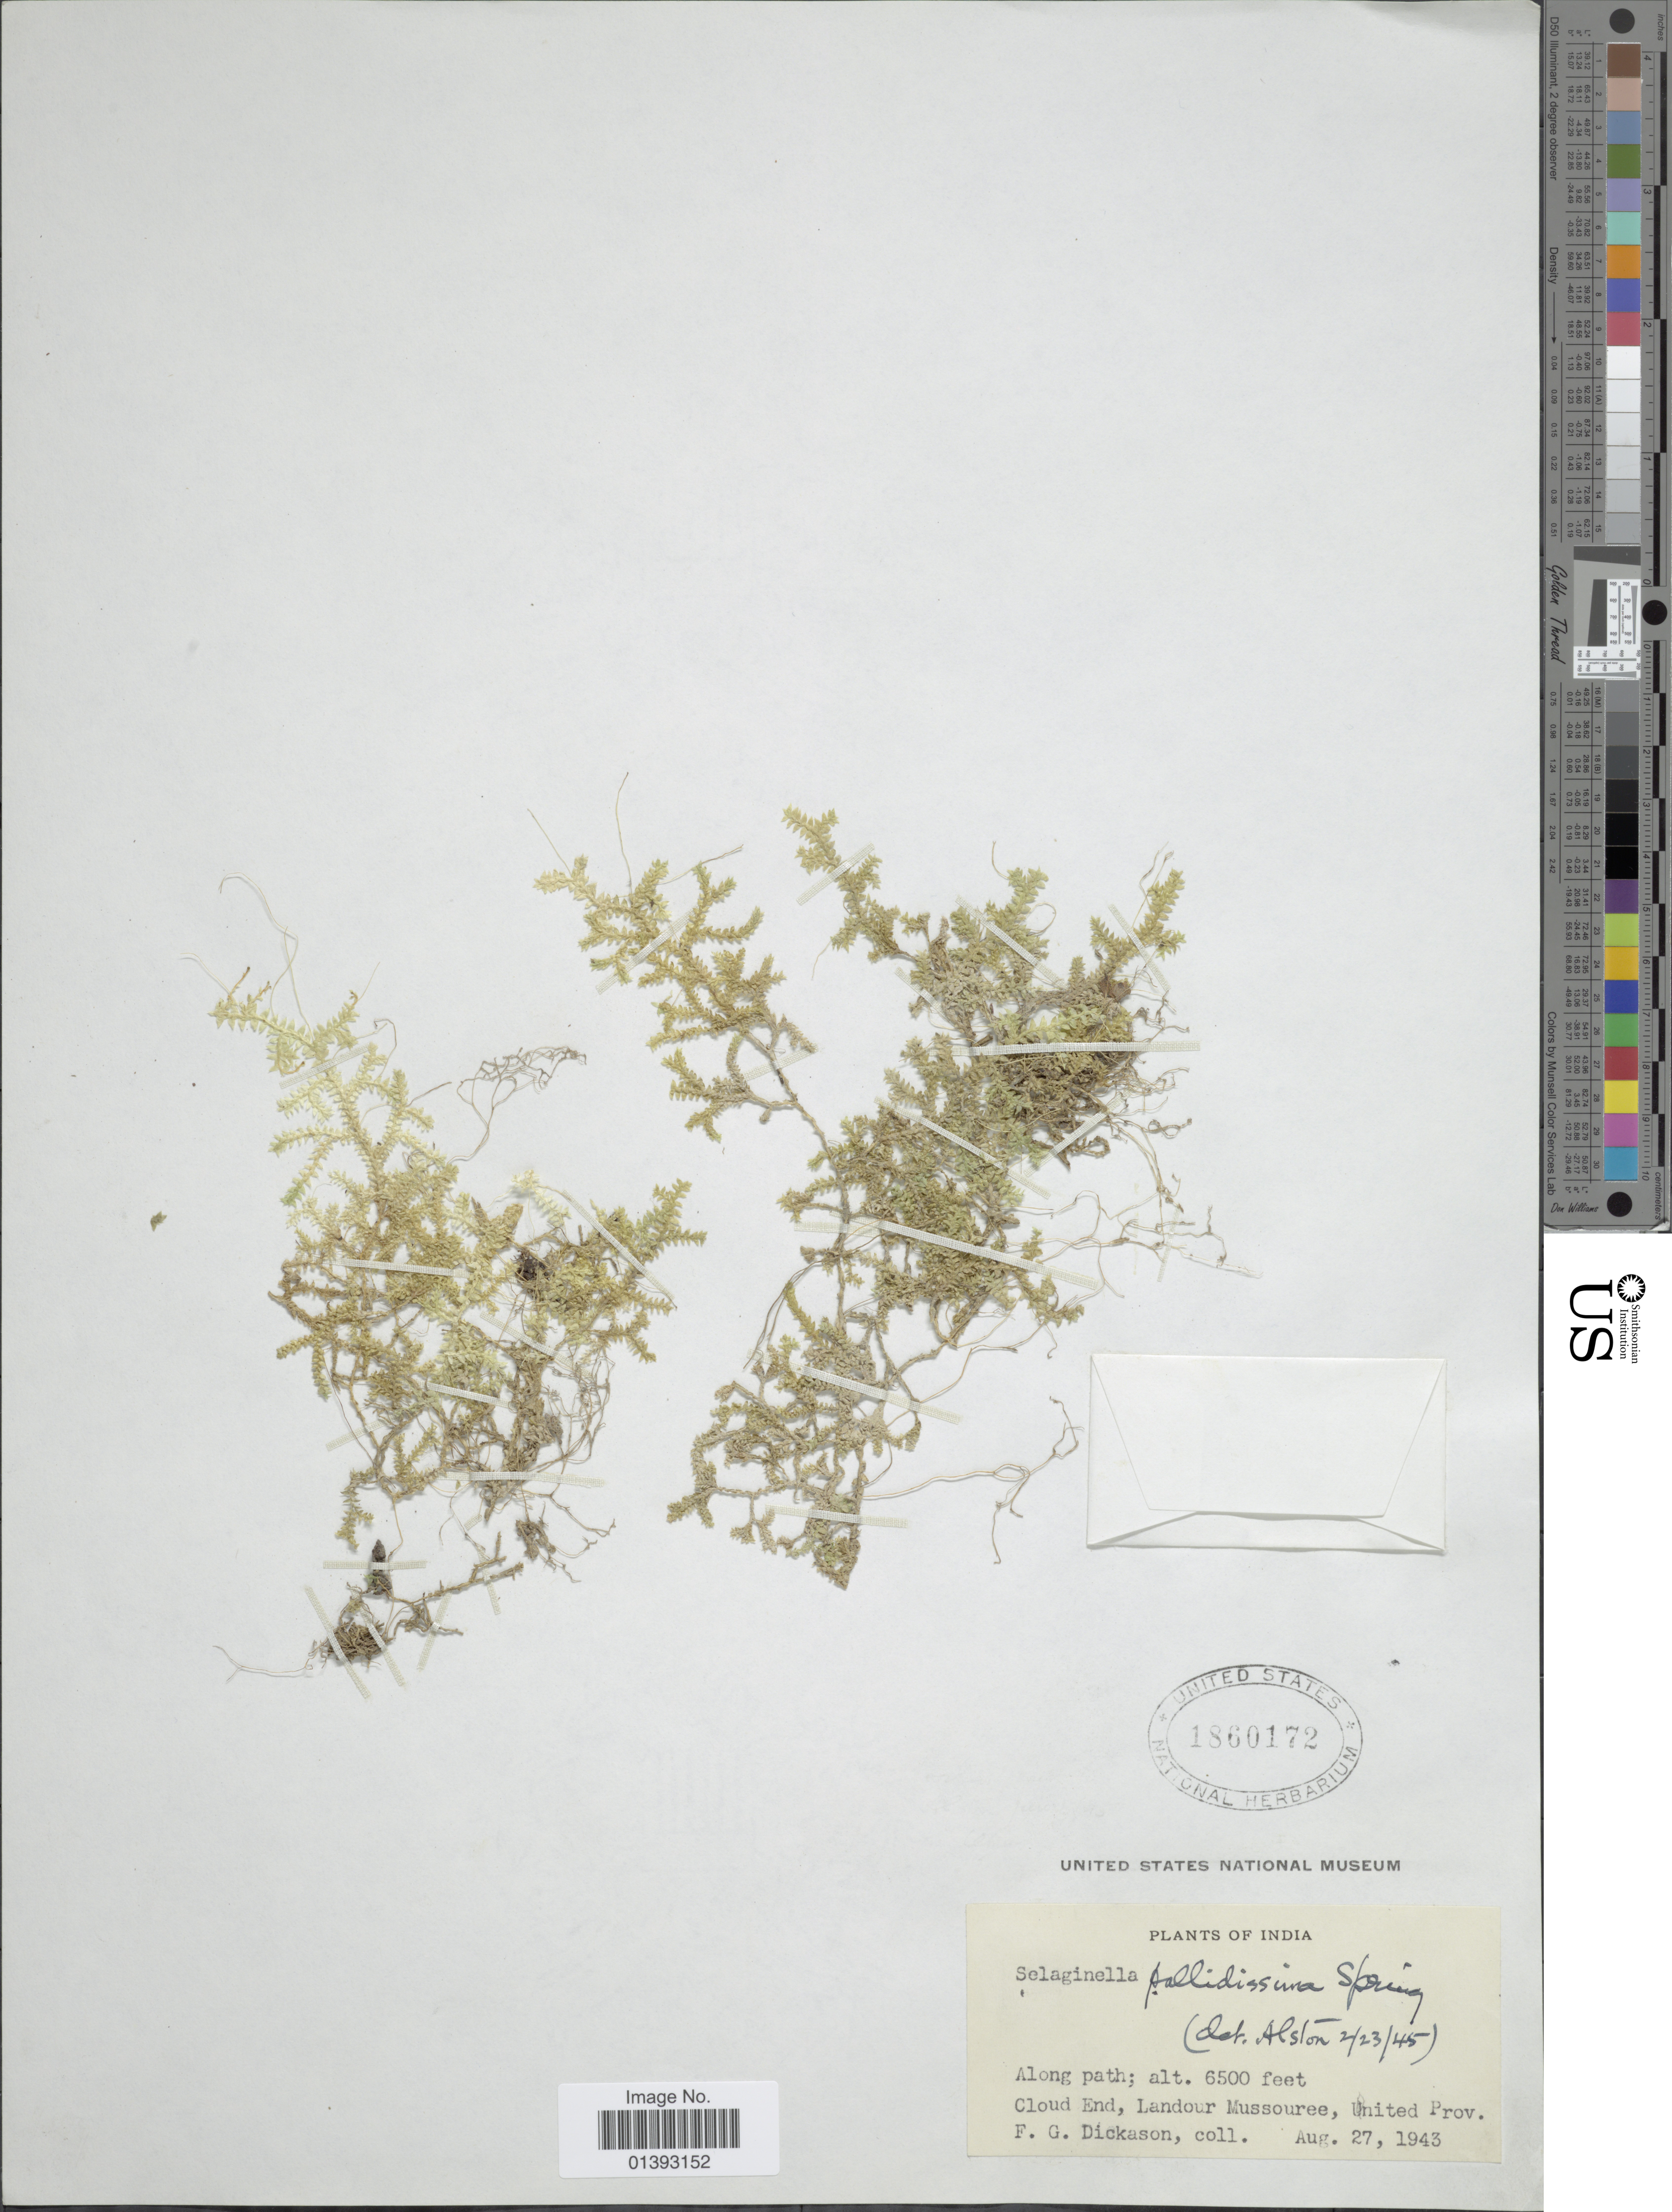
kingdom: Plantae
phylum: Tracheophyta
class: Lycopodiopsida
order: Selaginellales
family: Selaginellaceae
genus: Selaginella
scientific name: Selaginella pallidissima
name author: Spring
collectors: F. Dickason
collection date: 1943-08-27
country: India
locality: Along path, cloud end, Landour Mussouree, United prov.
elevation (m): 1981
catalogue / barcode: US 1860172